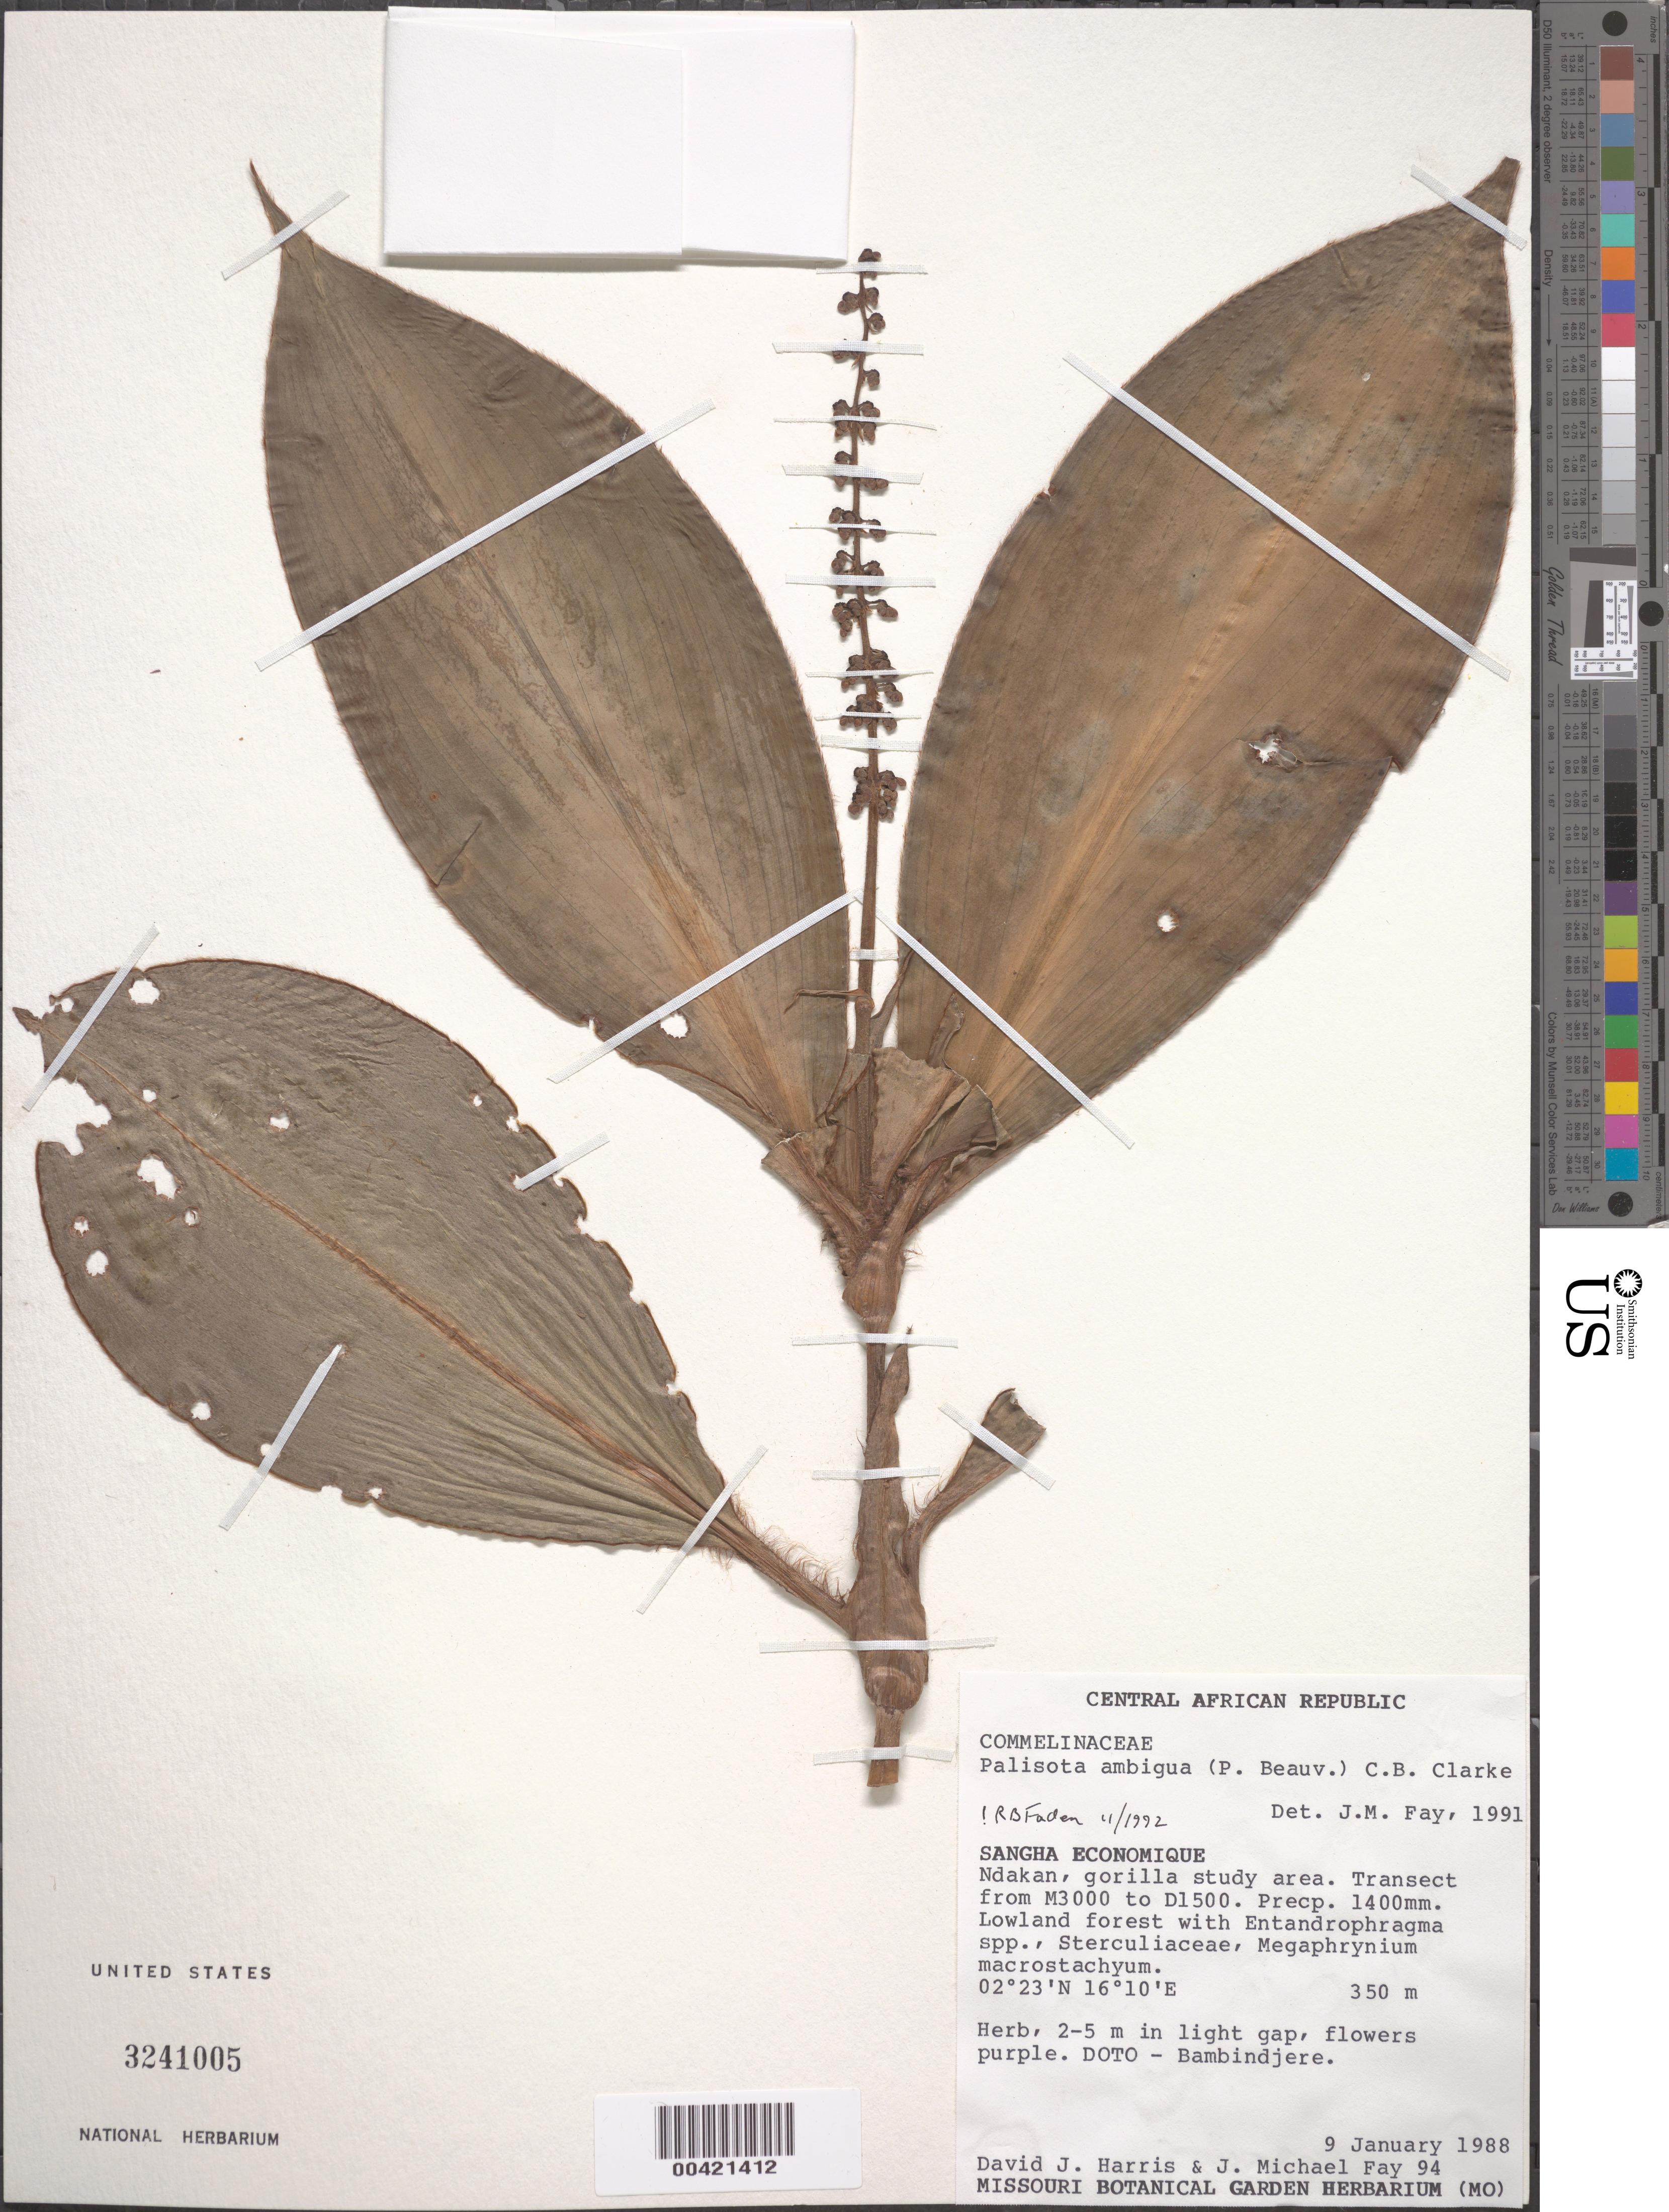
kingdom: Plantae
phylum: Tracheophyta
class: Liliopsida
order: Commelinales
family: Commelinaceae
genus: Palisota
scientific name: Palisota ambigua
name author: (P. Beauv.) C.B. Clarke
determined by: Faden, Robert B., (US), Smithsonian Institution - National Museum of Natural History (UNITED STATES)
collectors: D. J. Harris & J. M. Fay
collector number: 94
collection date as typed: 09 Jan 1988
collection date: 1988-01-09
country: Central African Republic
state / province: Mambéré-Kadéï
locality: Ndakan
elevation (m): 350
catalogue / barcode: US 3241005